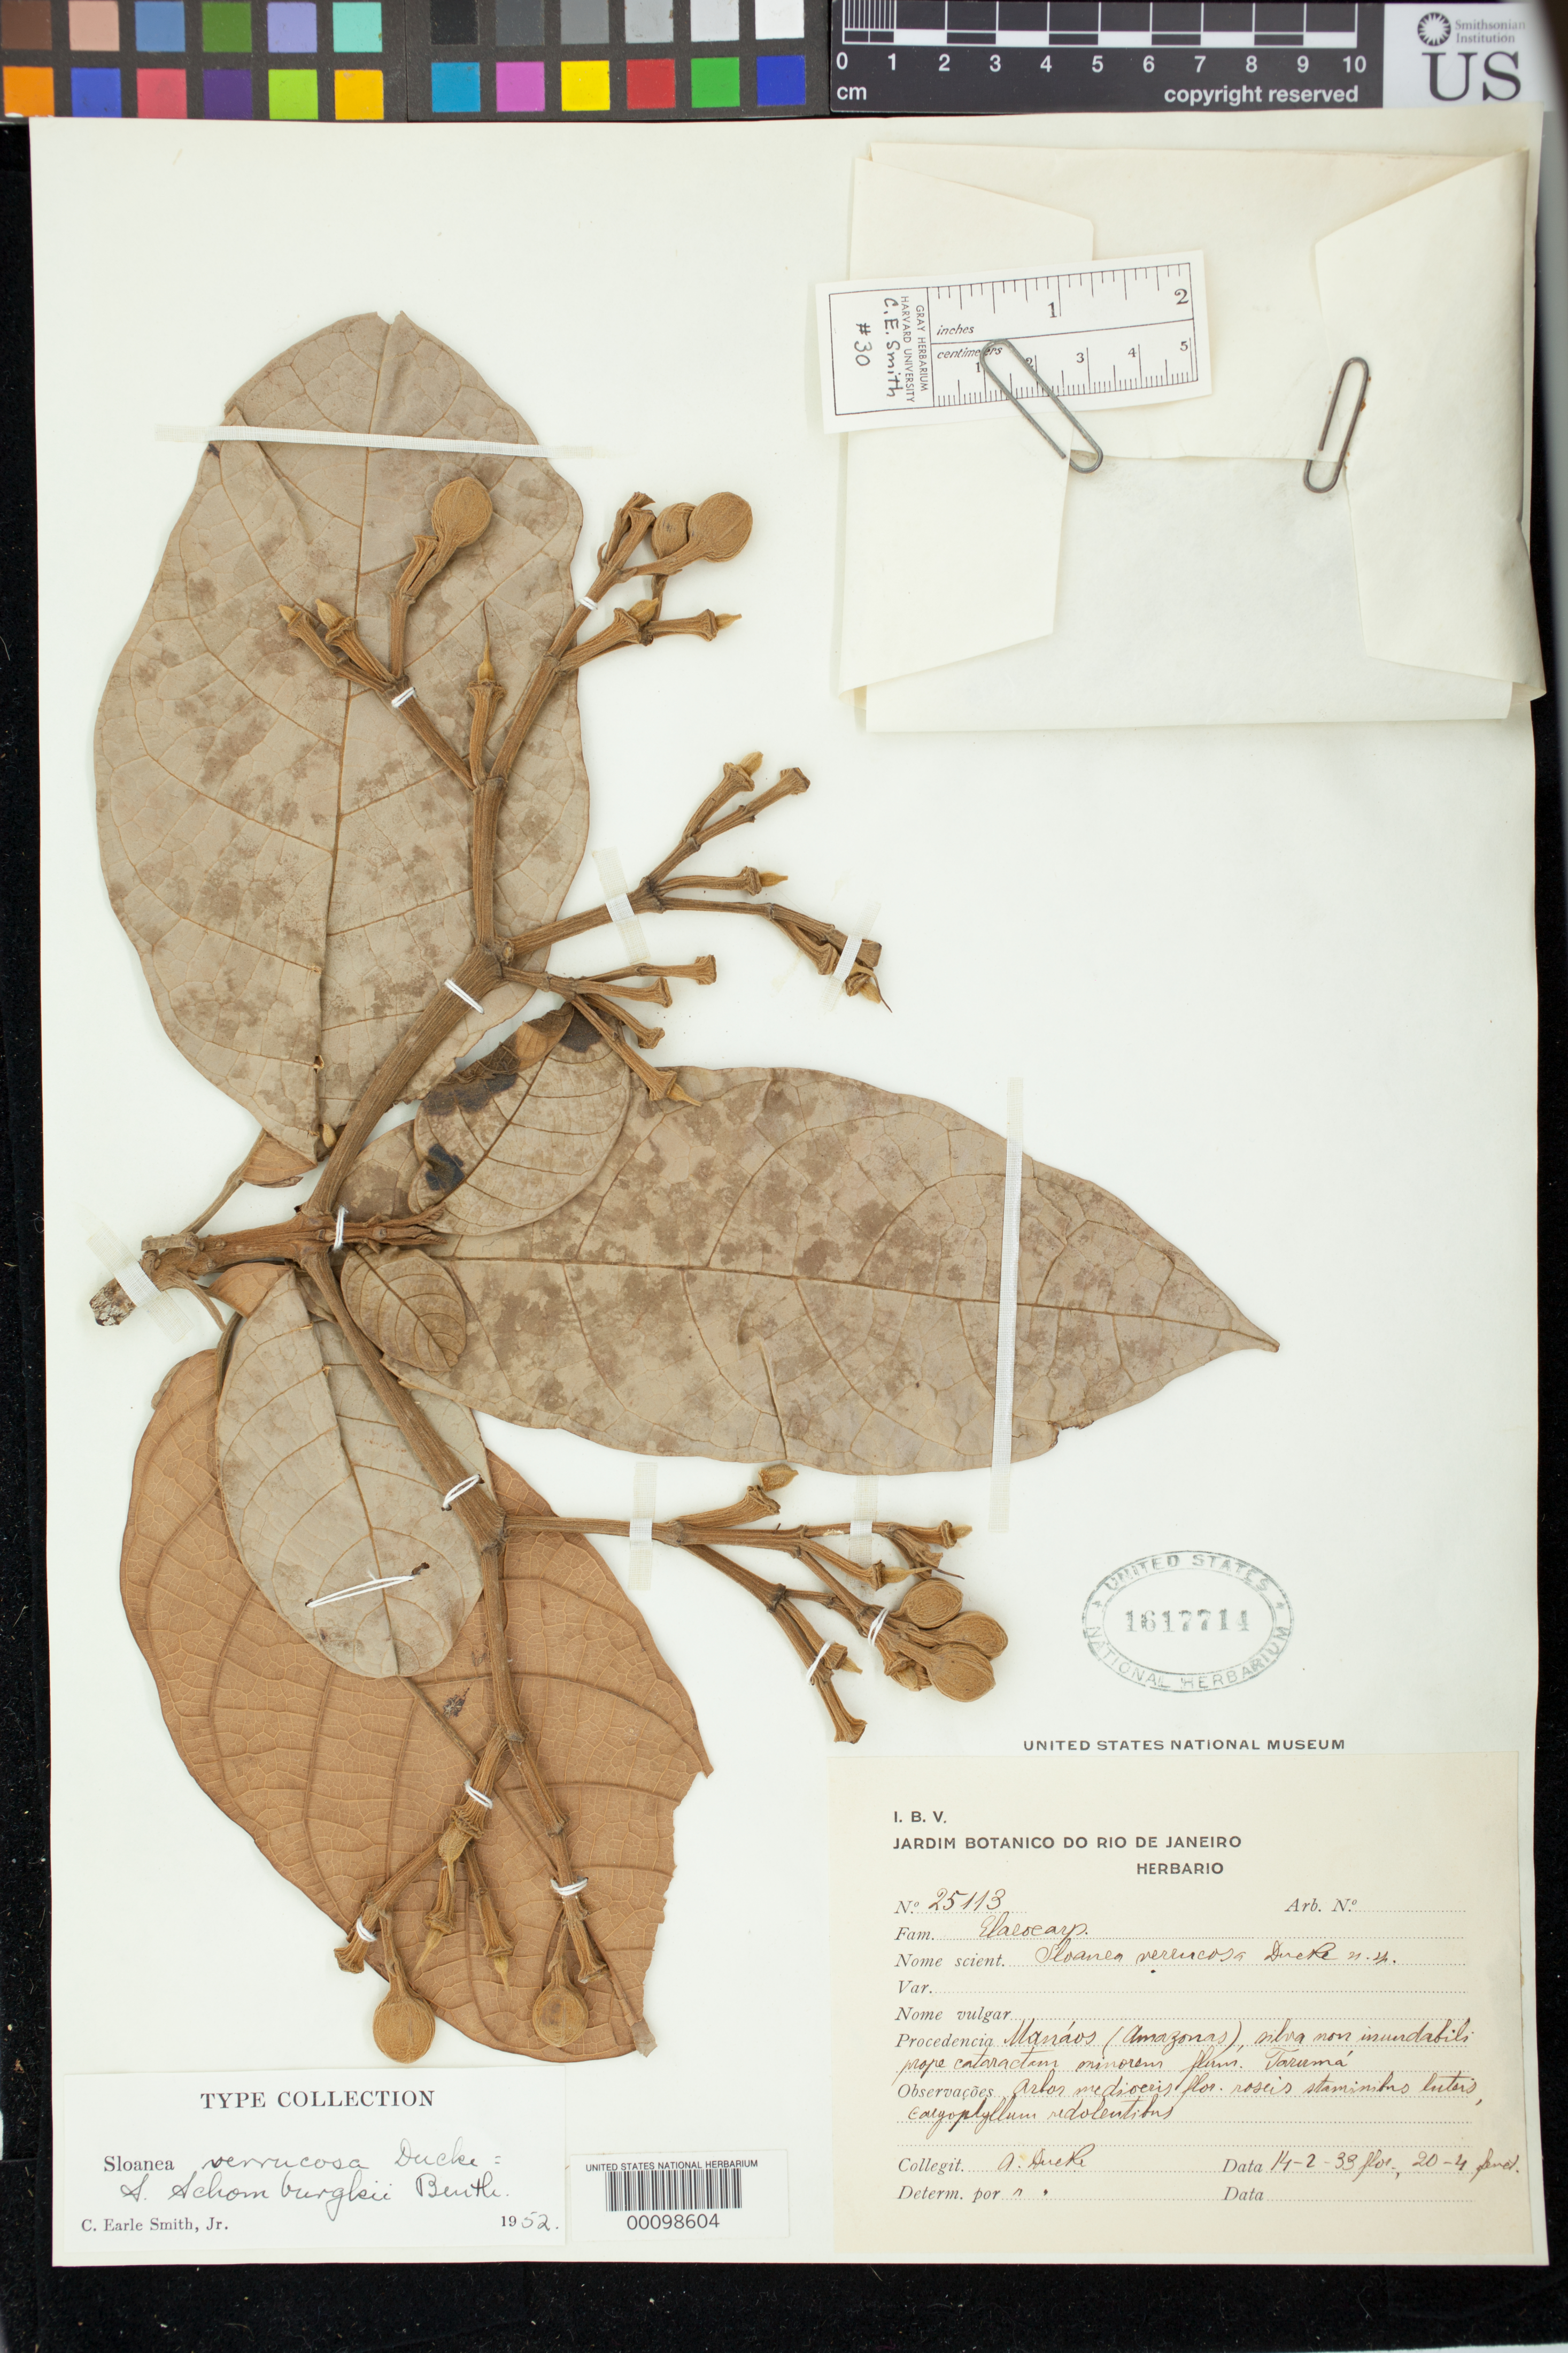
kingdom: Plantae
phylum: Tracheophyta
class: Magnoliopsida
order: Oxalidales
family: Elaeocarpaceae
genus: Sloanea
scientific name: Sloanea verrucosa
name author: Ducke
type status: Isosyntype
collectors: A. Ducke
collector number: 25113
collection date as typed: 14-2-33 flor., 20-4 fruct.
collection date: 1933-02-14,1933-04-20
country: Brazil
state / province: Amazonas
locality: Manaos (Amazonas), silva non inundabili prope cataractam minorem flum. Torumá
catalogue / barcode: US 1617714